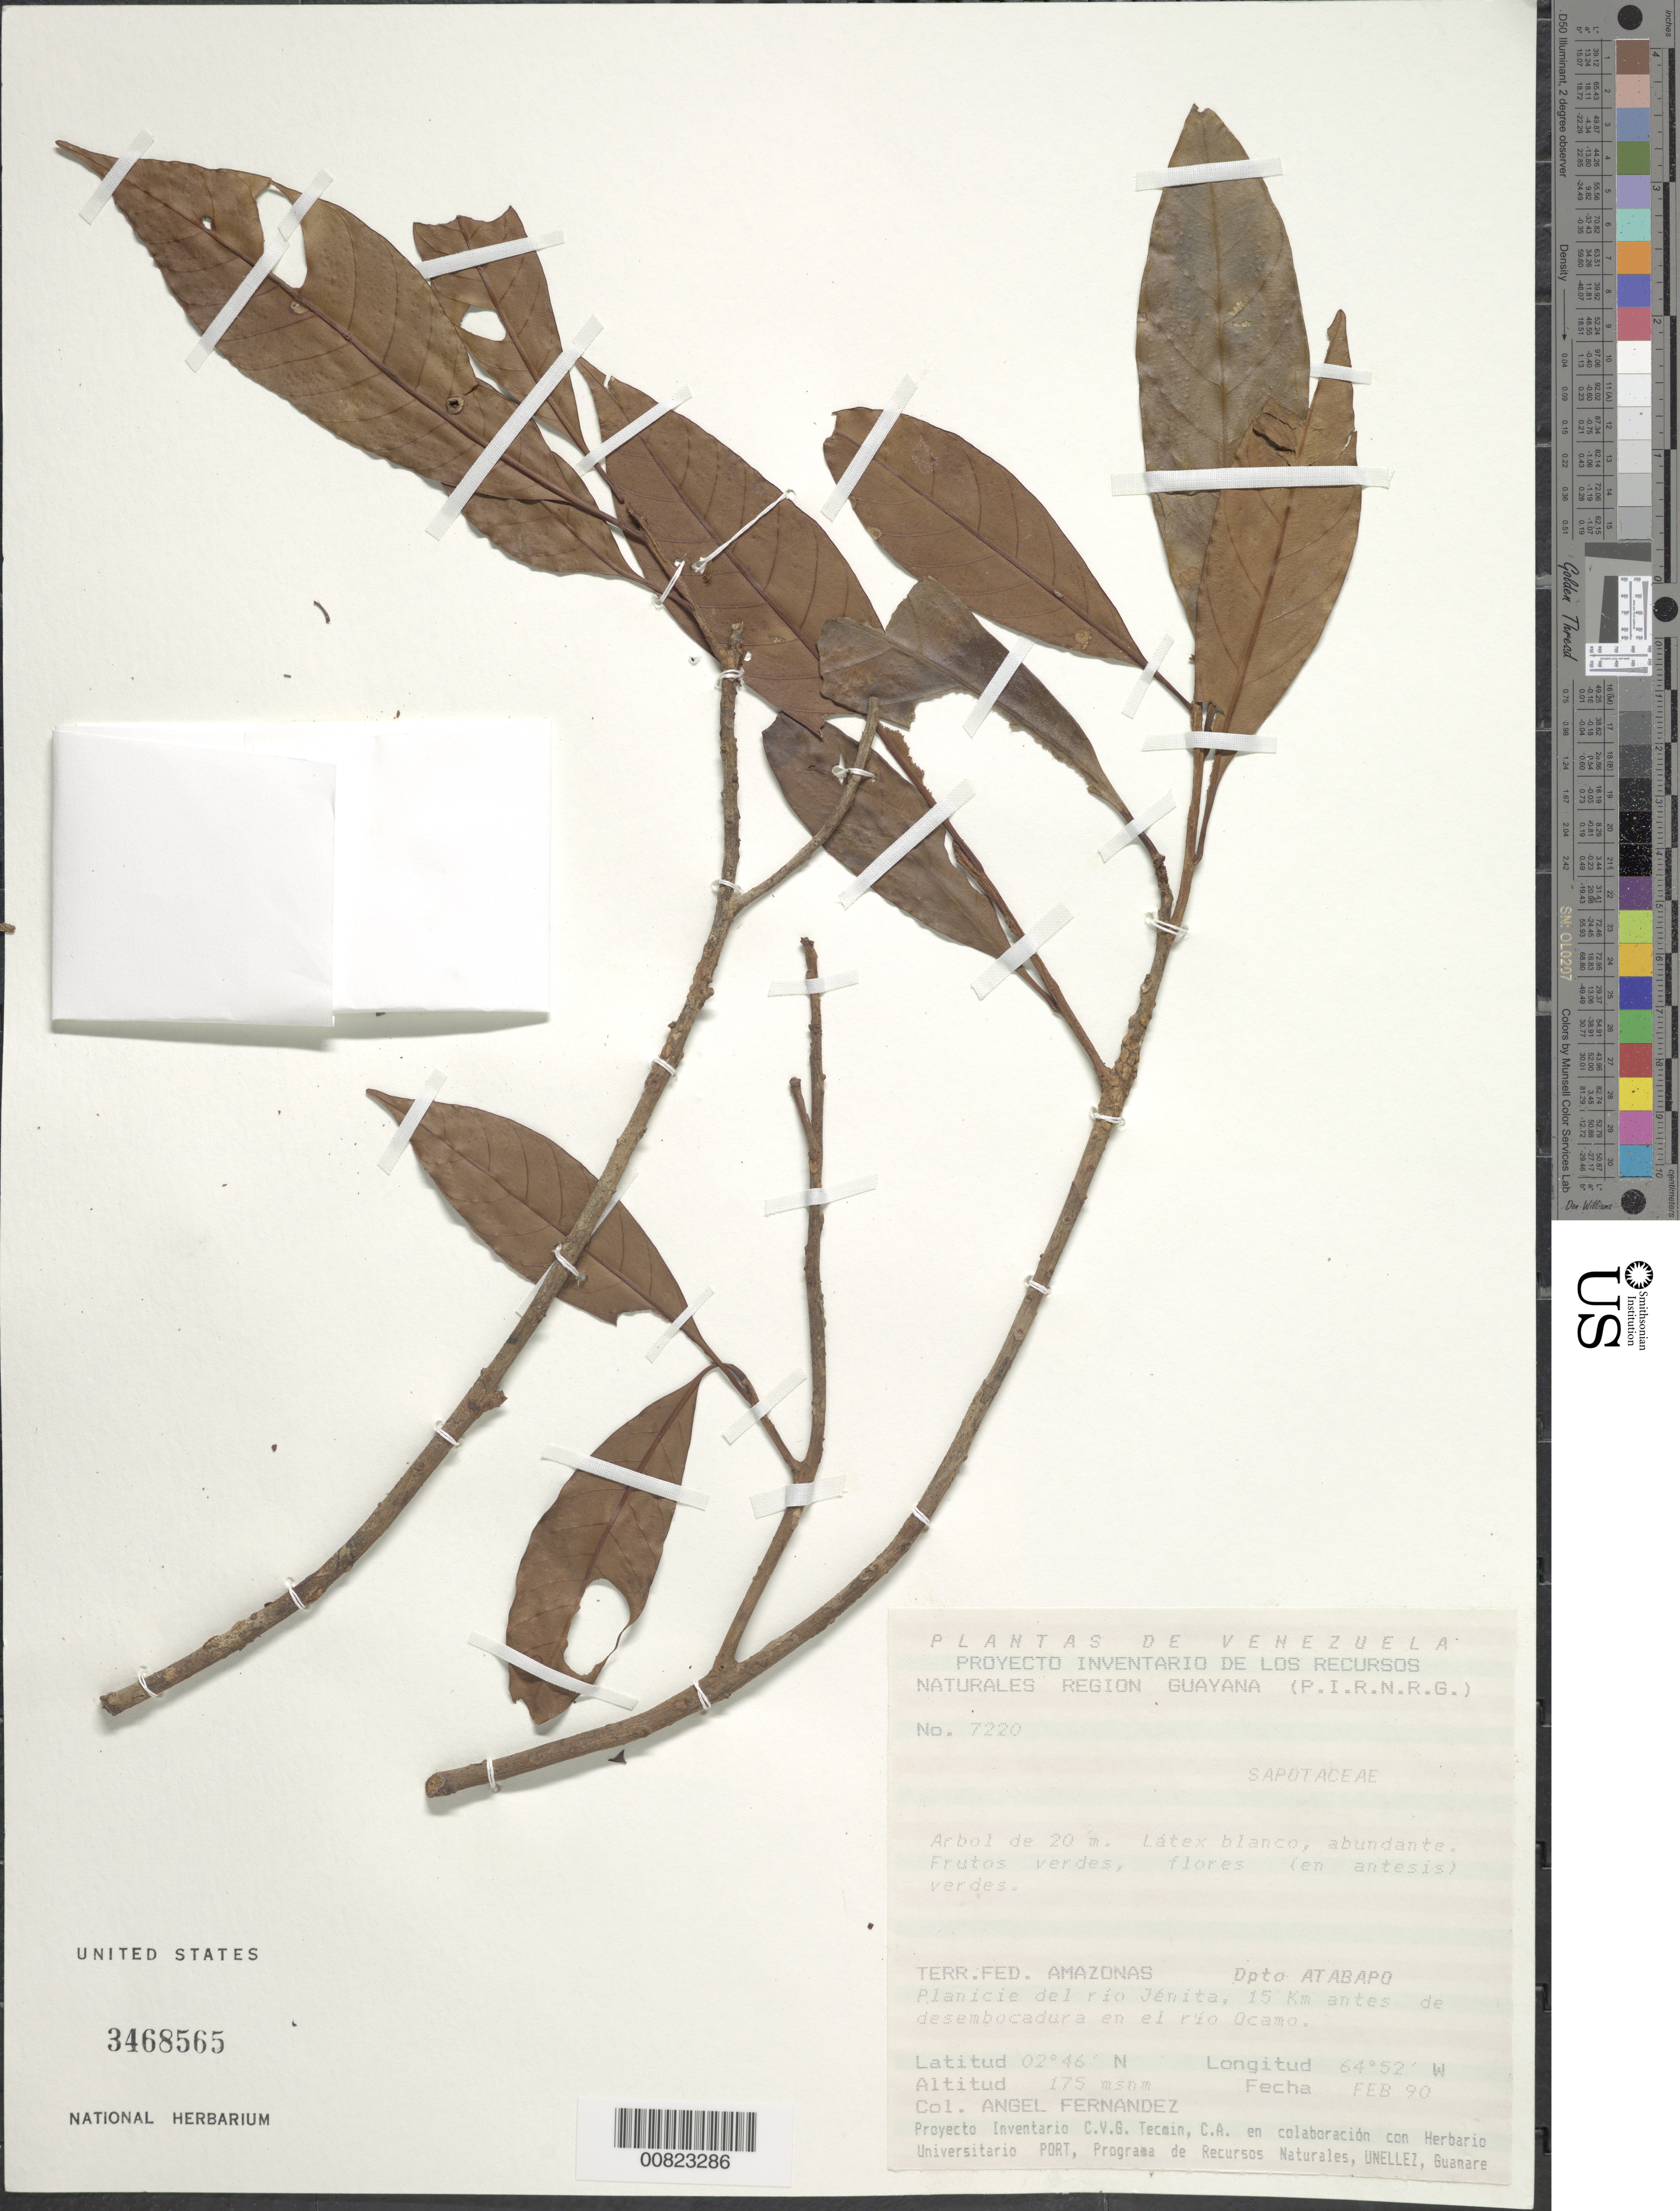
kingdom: Plantae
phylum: Tracheophyta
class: Magnoliopsida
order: Ericales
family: Sapotaceae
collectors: A. Fernández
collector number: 7220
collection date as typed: Feb-90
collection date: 1990-02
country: Venezuela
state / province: Amazonas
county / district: Atabapo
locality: Río Jénita, 15 km antes de desembocadura en el Río Ocamo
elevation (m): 175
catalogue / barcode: US 3468565